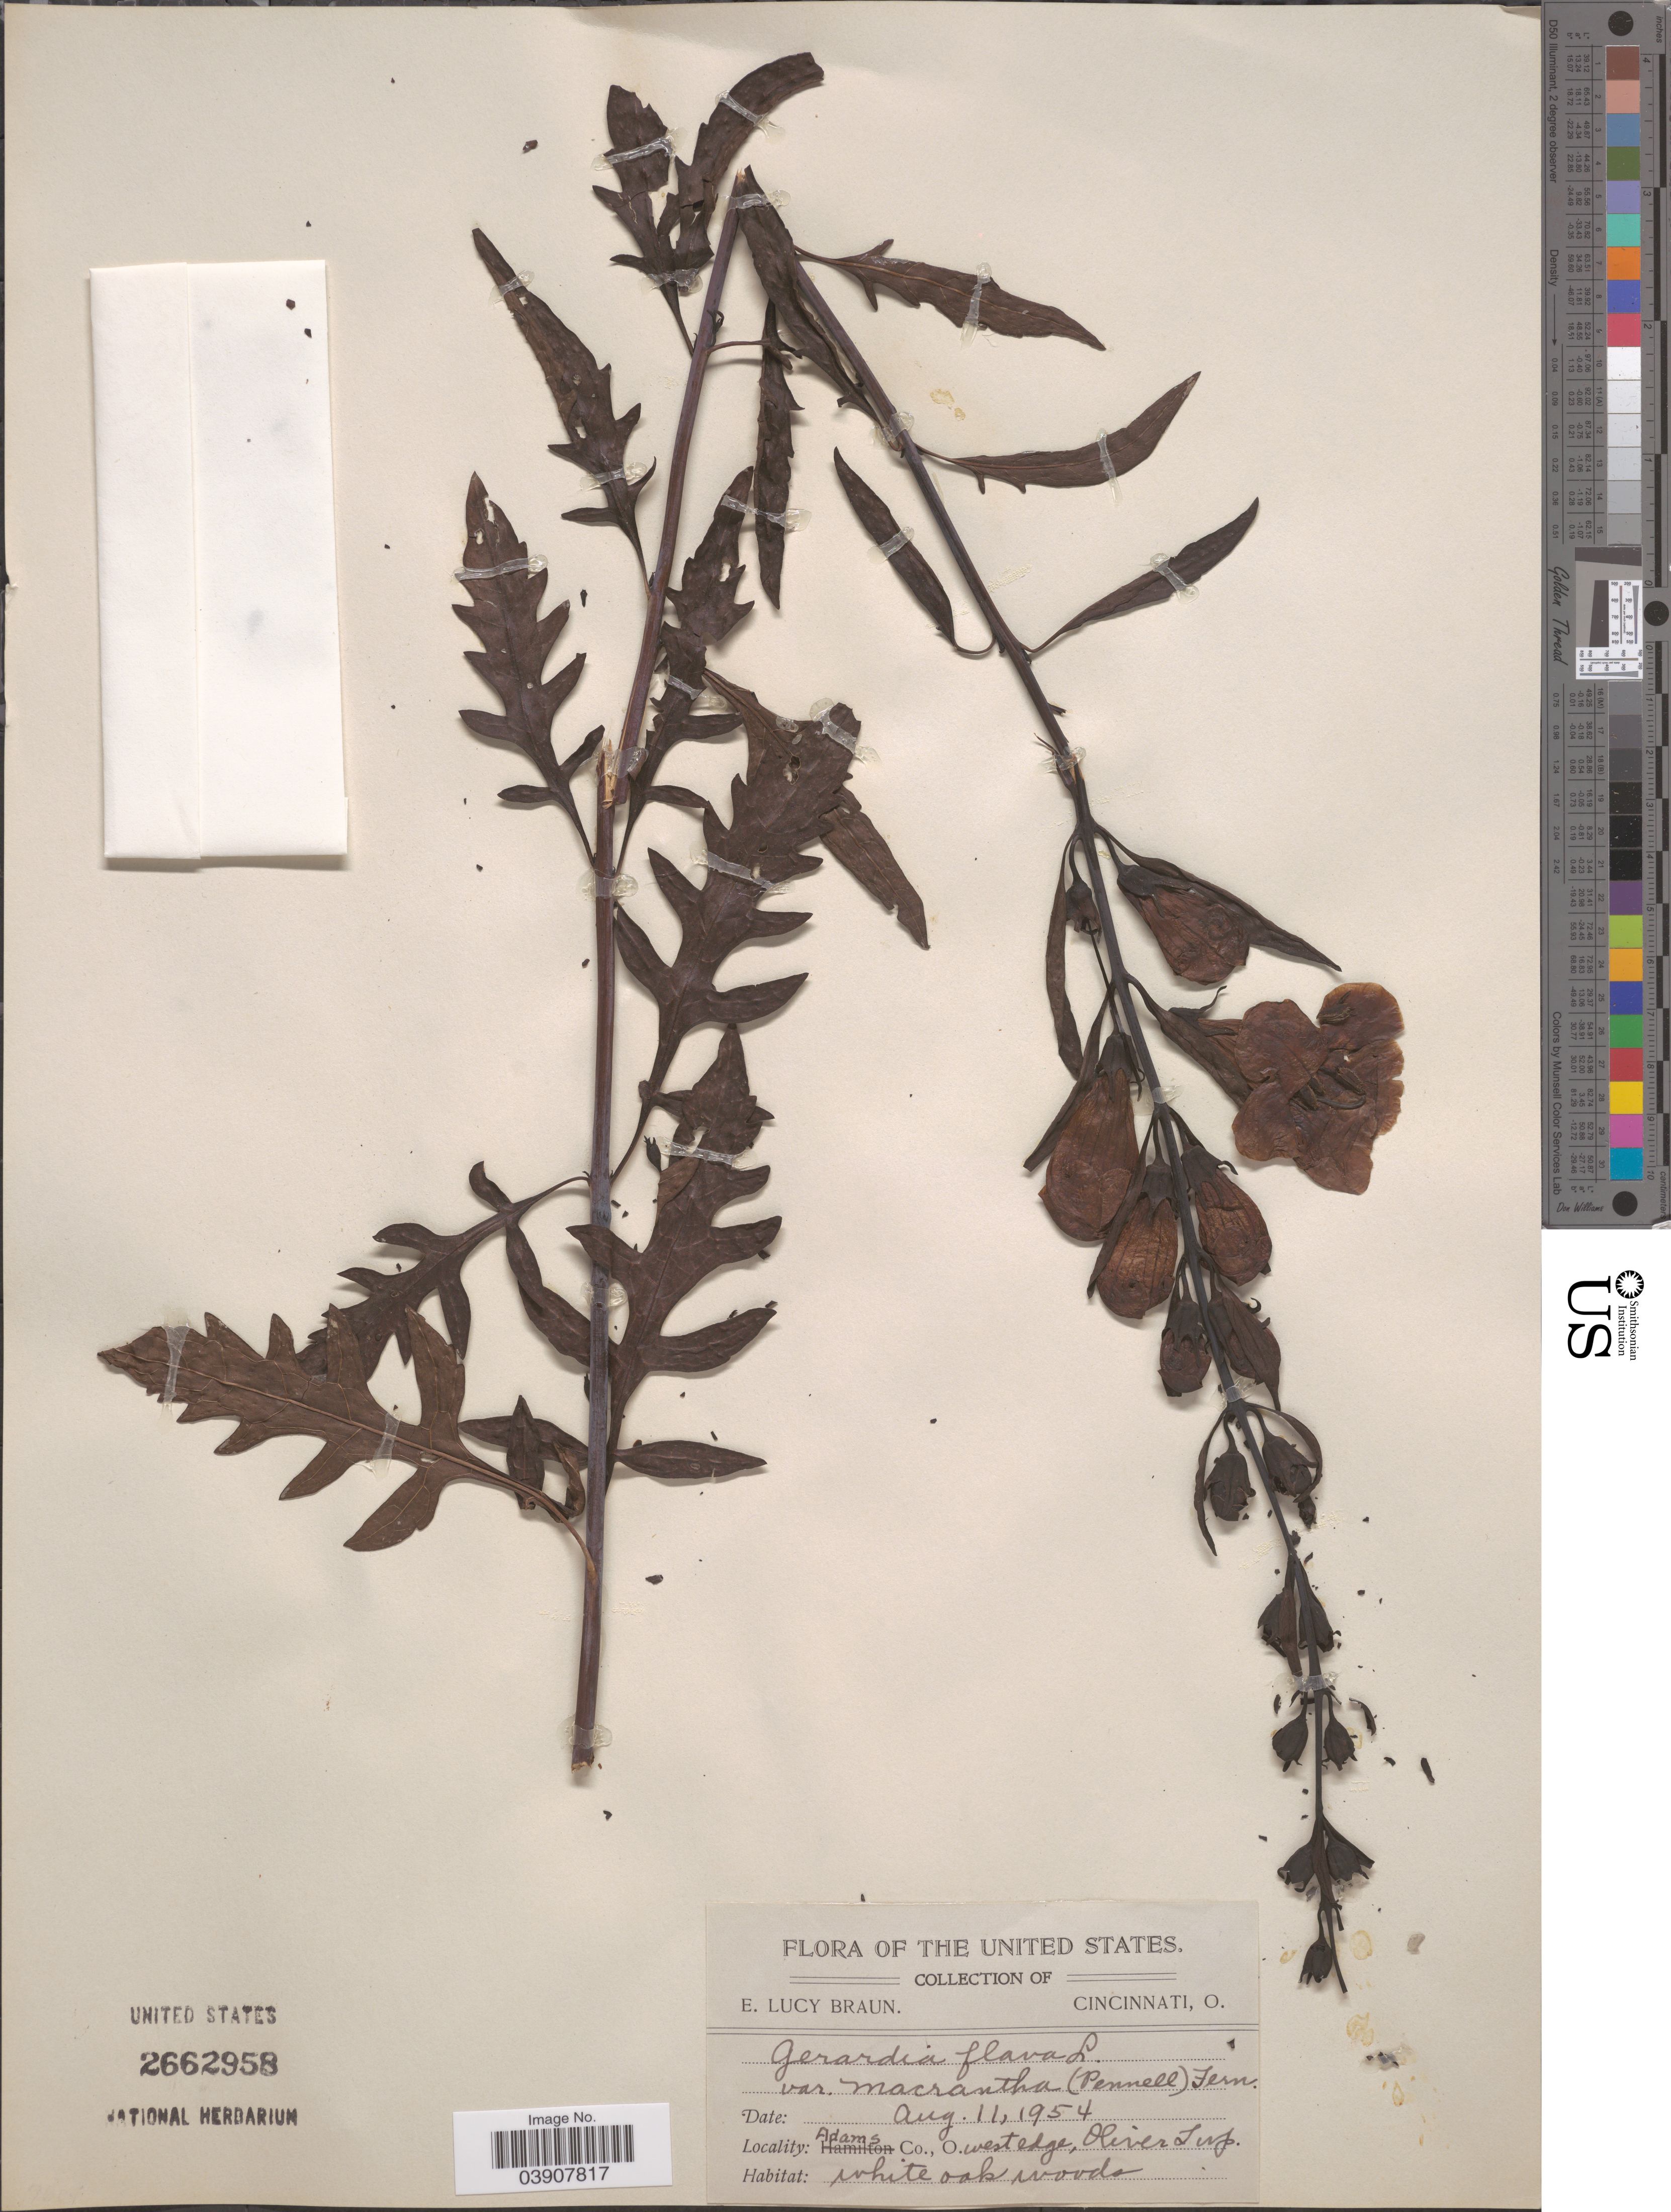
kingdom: Plantae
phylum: Tracheophyta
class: Magnoliopsida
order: Lamiales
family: Orobanchaceae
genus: Agalinis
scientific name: Agalinis flava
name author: (L.) B. Boivin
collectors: E. L. Braun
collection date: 1954-08-11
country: United States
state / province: Ohio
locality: Adams Co. West edge, Oliver Twp.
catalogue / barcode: US 2662958